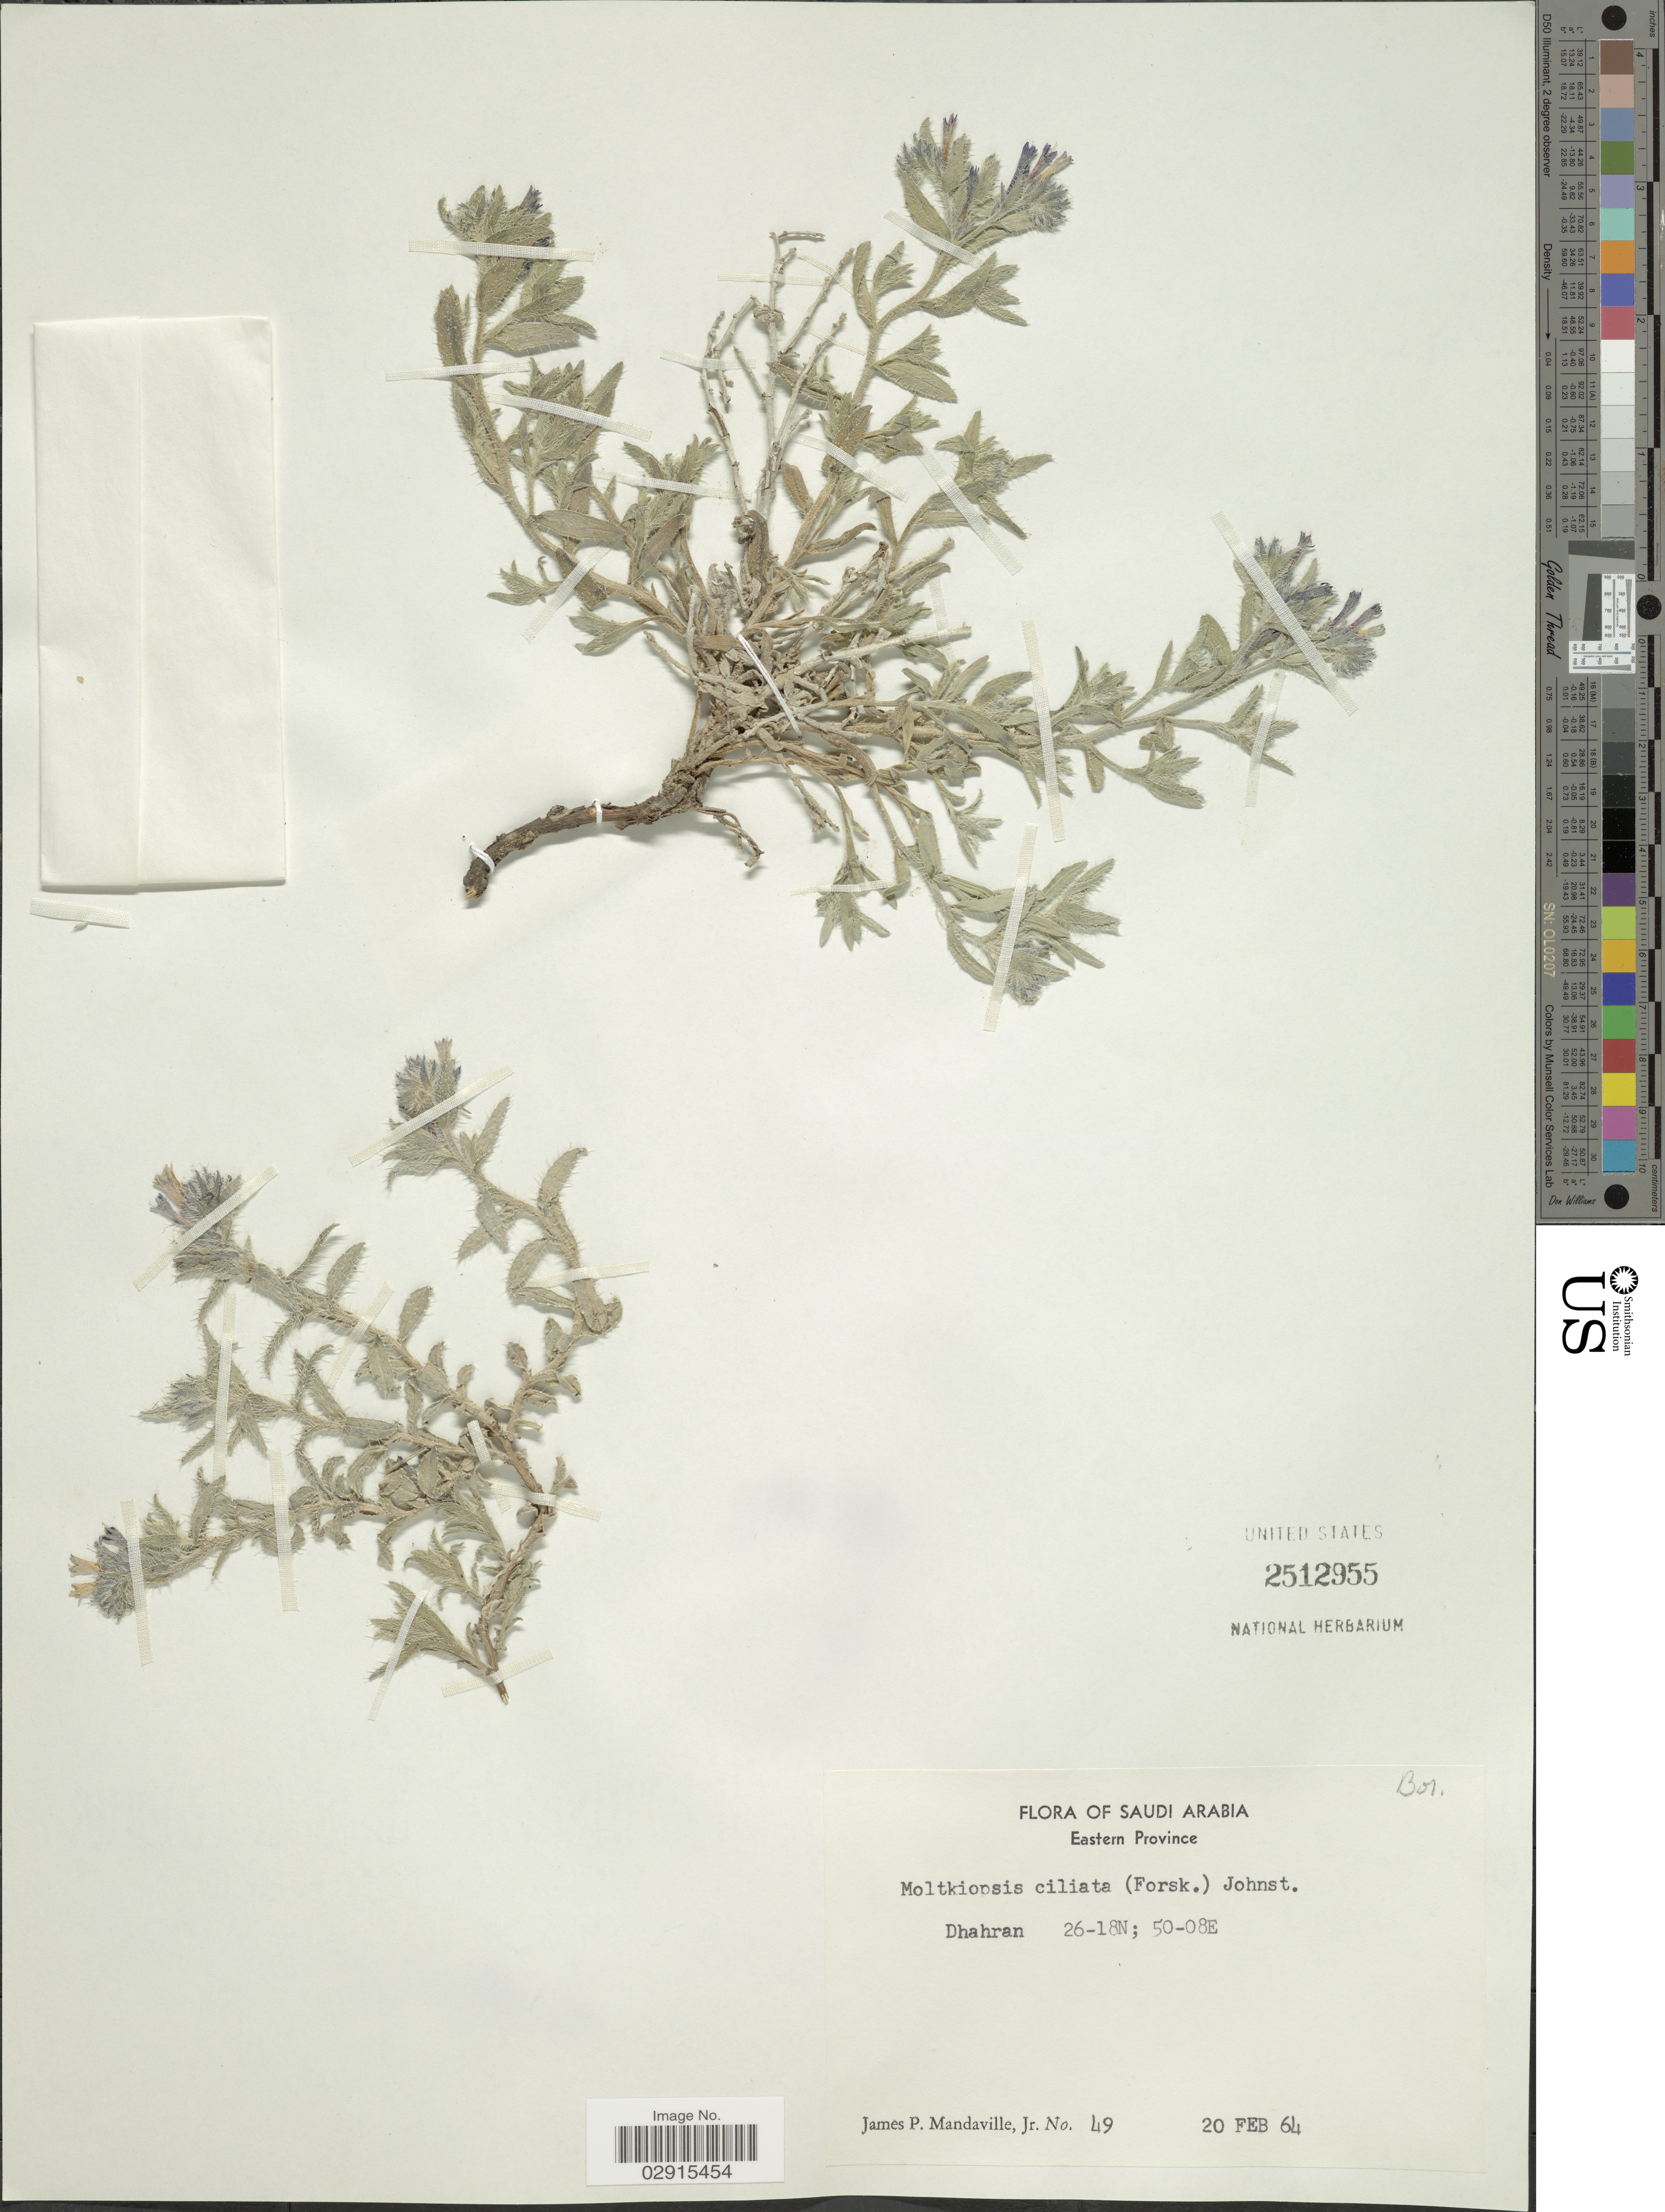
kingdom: Plantae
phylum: Tracheophyta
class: Magnoliopsida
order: Boraginales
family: Boraginaceae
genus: Lithospermum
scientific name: Lithospermum ciliatum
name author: Forssk.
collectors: J. Mandaville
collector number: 49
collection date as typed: Transcribed d/m/y: 20/2/64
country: Saudi Arabia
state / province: Ash Sharqiyah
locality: Saudi Arabia, Eastern Province, Dhahran.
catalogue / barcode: US 2512955